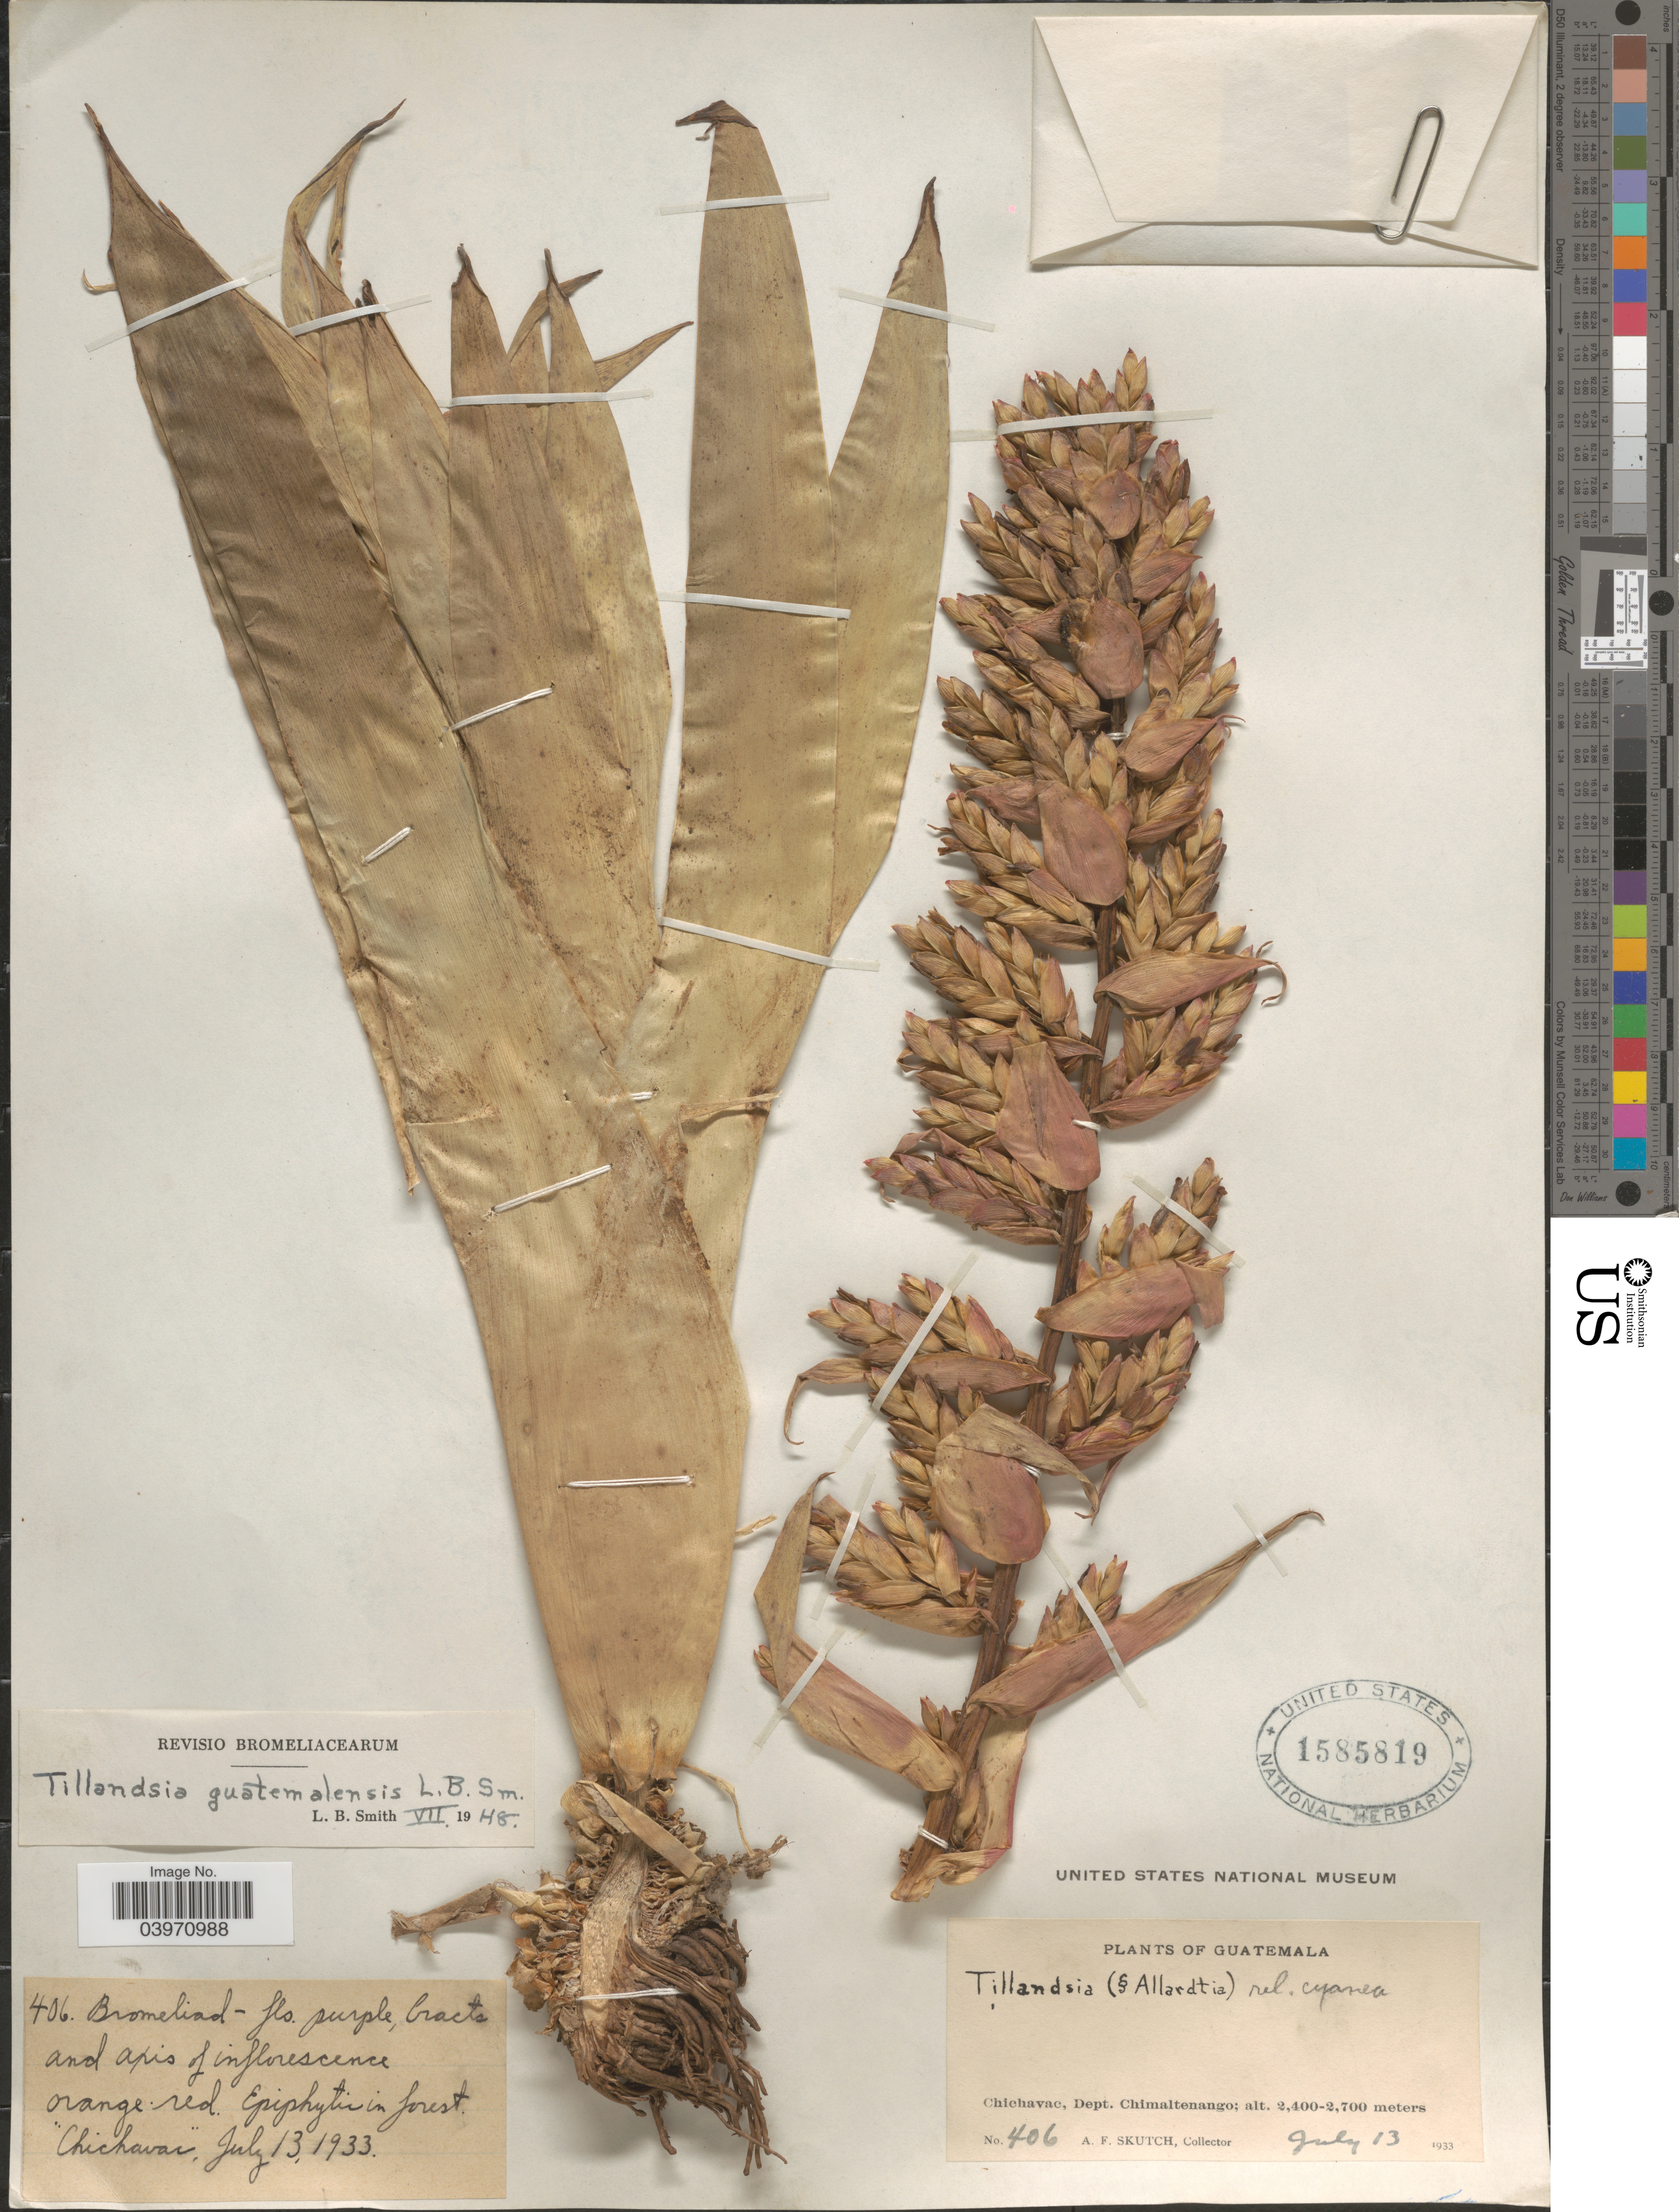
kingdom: Plantae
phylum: Tracheophyta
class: Liliopsida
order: Poales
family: Bromeliaceae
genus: Tillandsia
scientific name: Tillandsia guatemalensis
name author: L.B. Sm.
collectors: A. F. Skutch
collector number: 406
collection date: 1933-07-13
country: Guatemala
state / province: Chimaltenango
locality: Chichavac, Dept. Chimaltenango.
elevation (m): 2400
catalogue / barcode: US 1585819